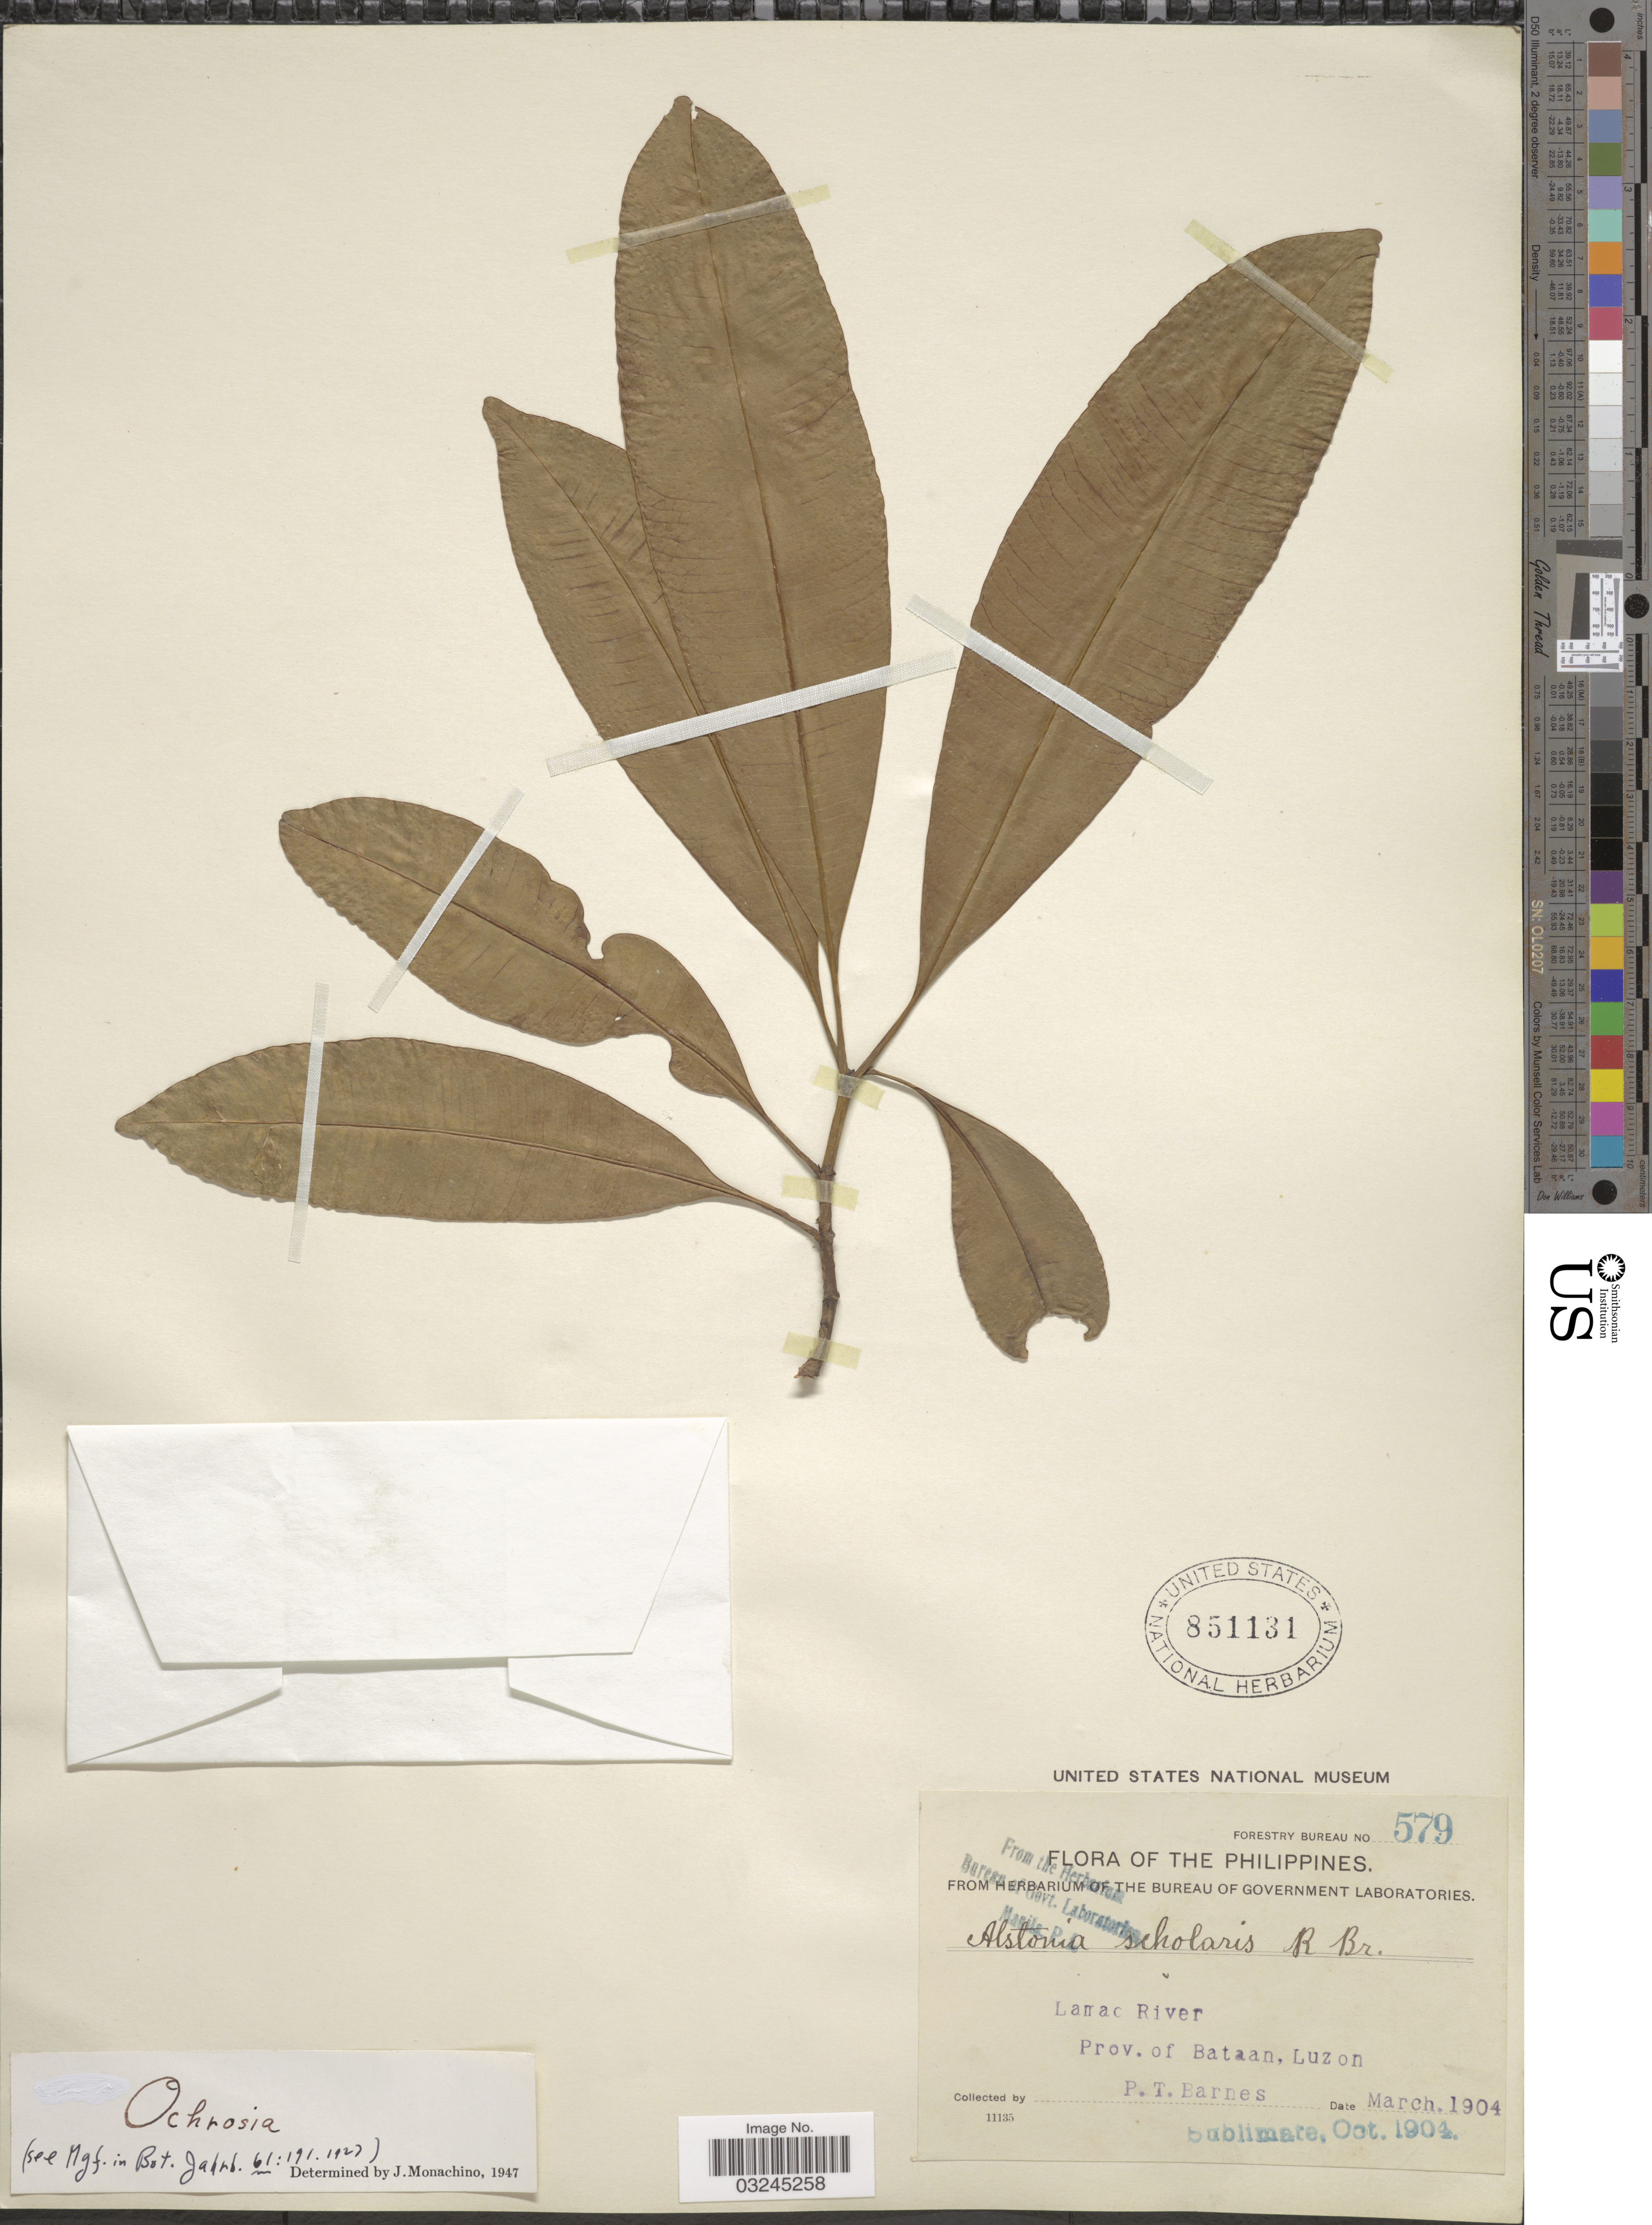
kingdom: Plantae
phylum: Tracheophyta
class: Magnoliopsida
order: Gentianales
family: Apocynaceae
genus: Ochrosia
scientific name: Ochrosia sp.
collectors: P. Barnes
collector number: Forestry Bureau 579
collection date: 1904-03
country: Philippines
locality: Lanao River. Prov. of Bataan, Luzon.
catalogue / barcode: US 851131